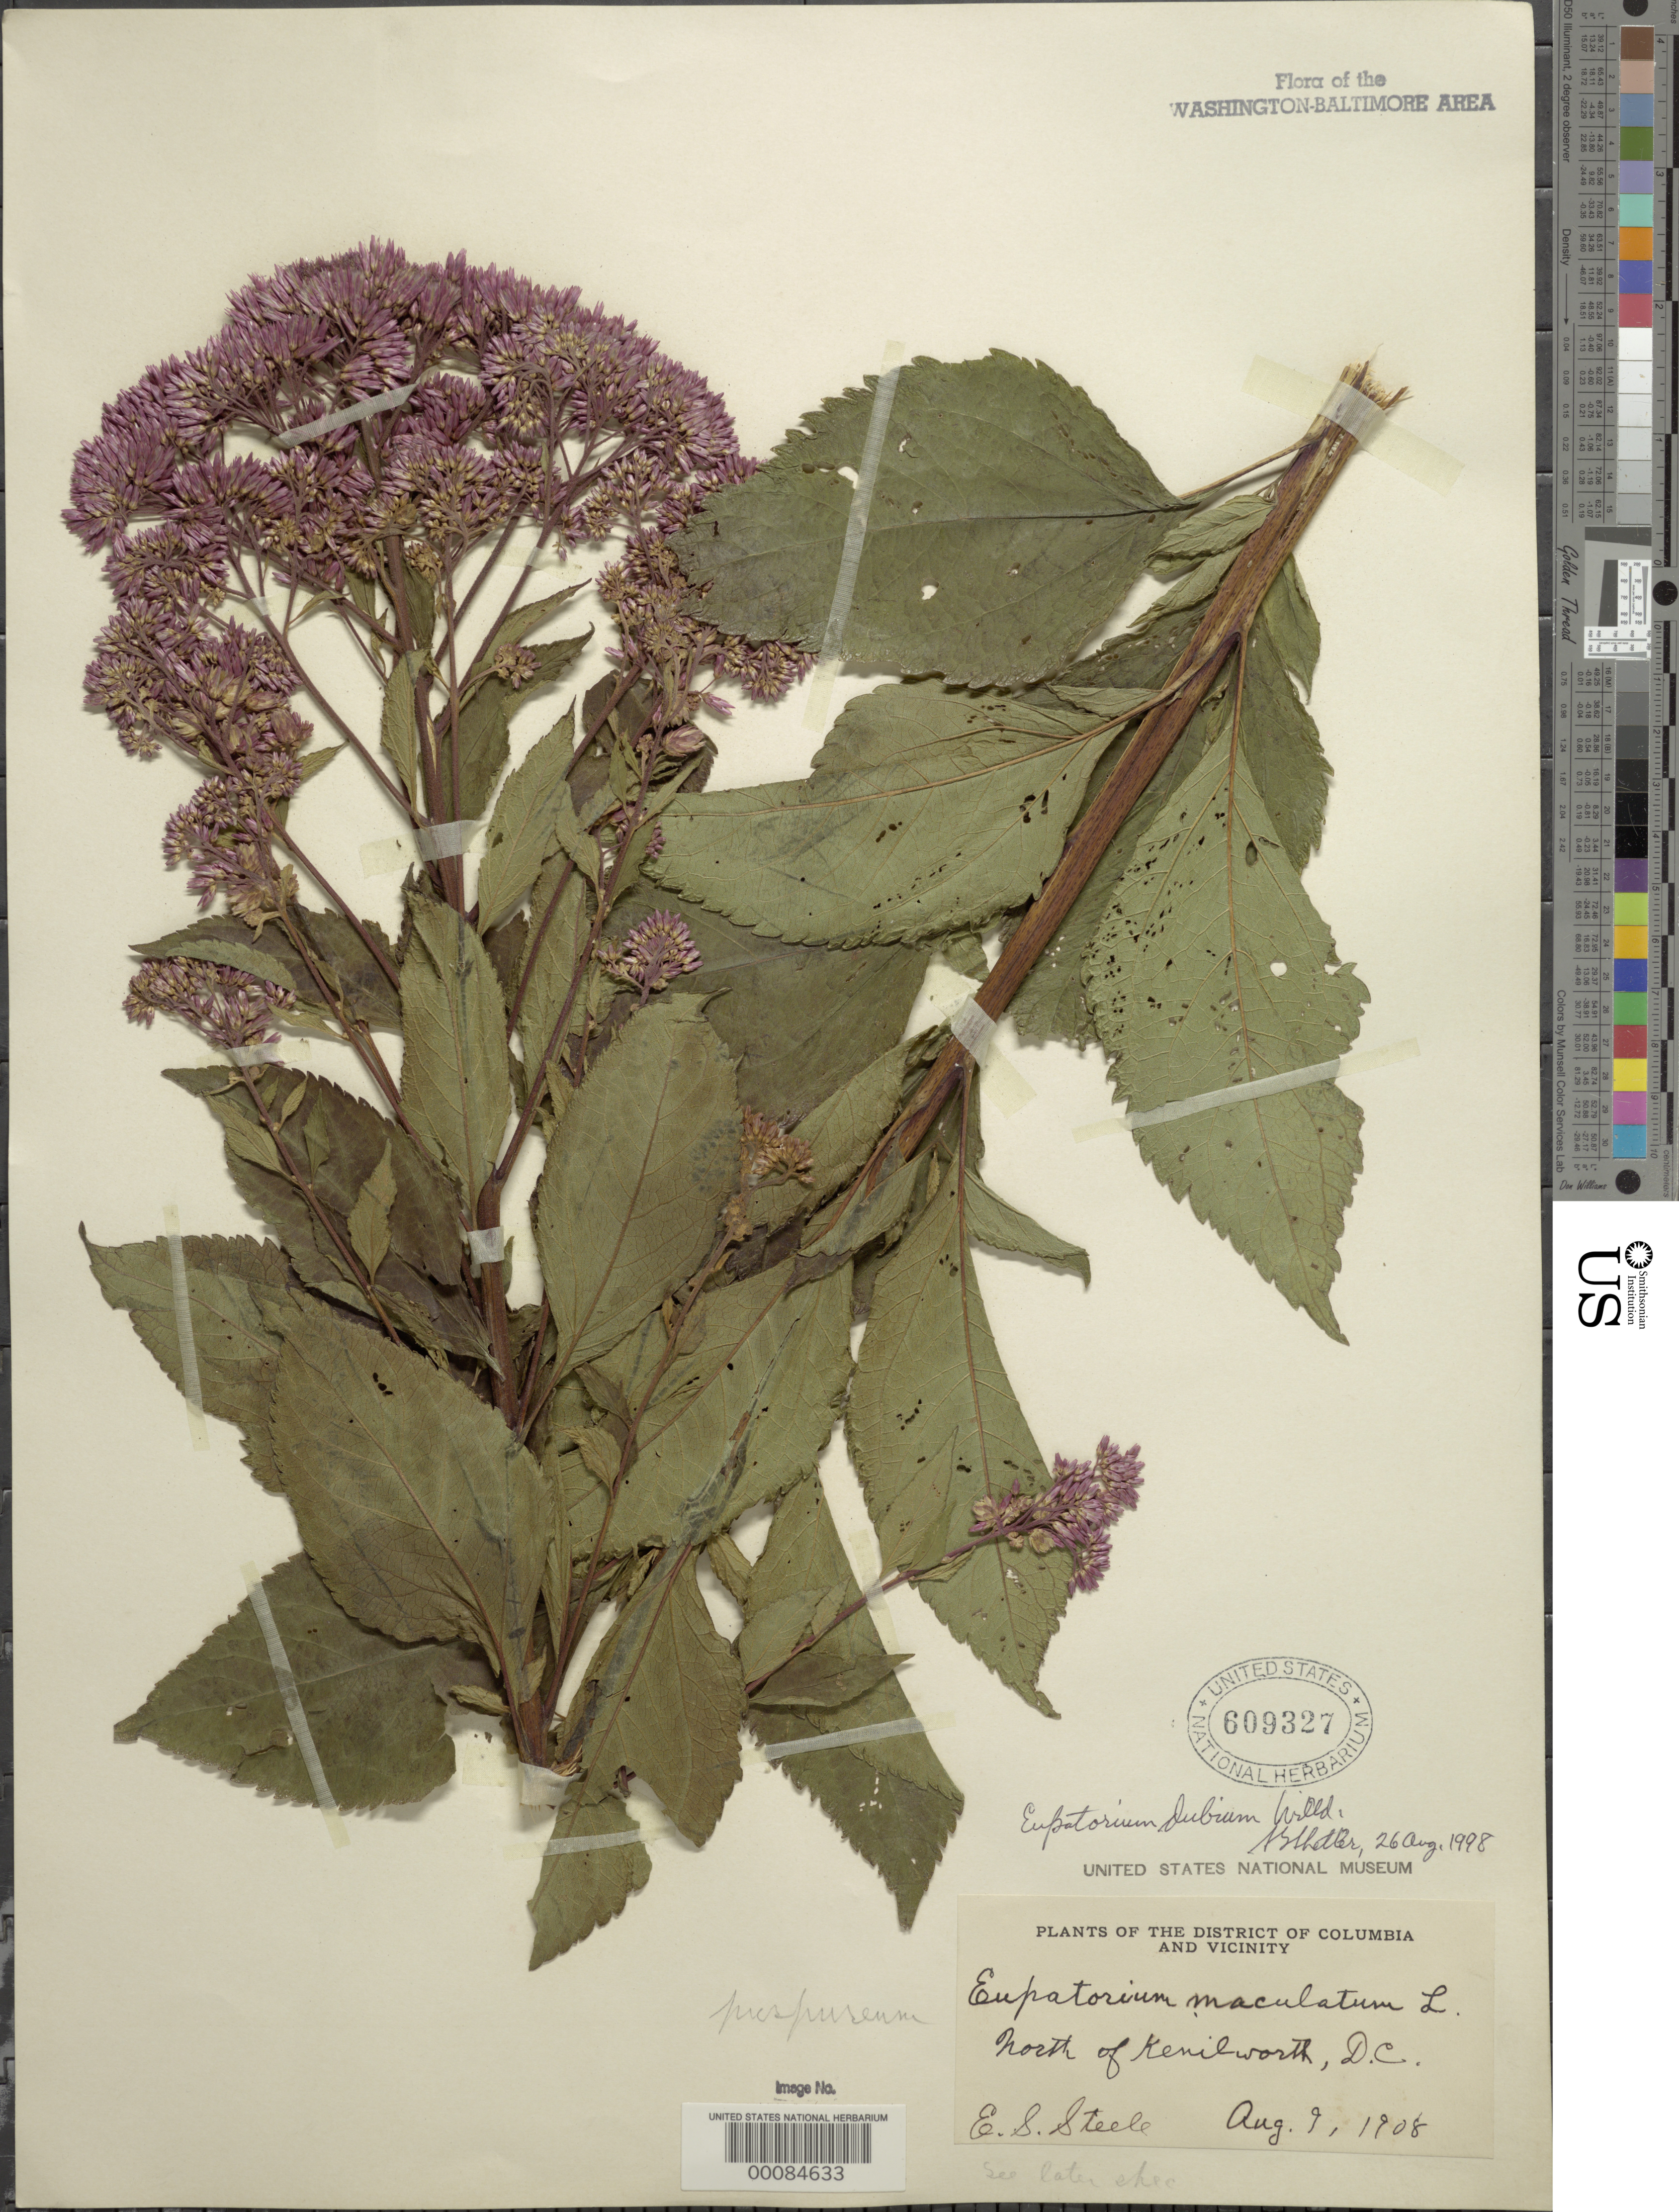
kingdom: Plantae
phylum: Tracheophyta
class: Magnoliopsida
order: Asterales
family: Asteraceae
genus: Eupatorium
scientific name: Eupatorium dubium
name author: Willd. ex Poir.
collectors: E. Steele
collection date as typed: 09 Aug 1908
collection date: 1908-08-09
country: United States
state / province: Maryland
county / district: Prince George's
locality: North of Kenilworth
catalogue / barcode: US 609327